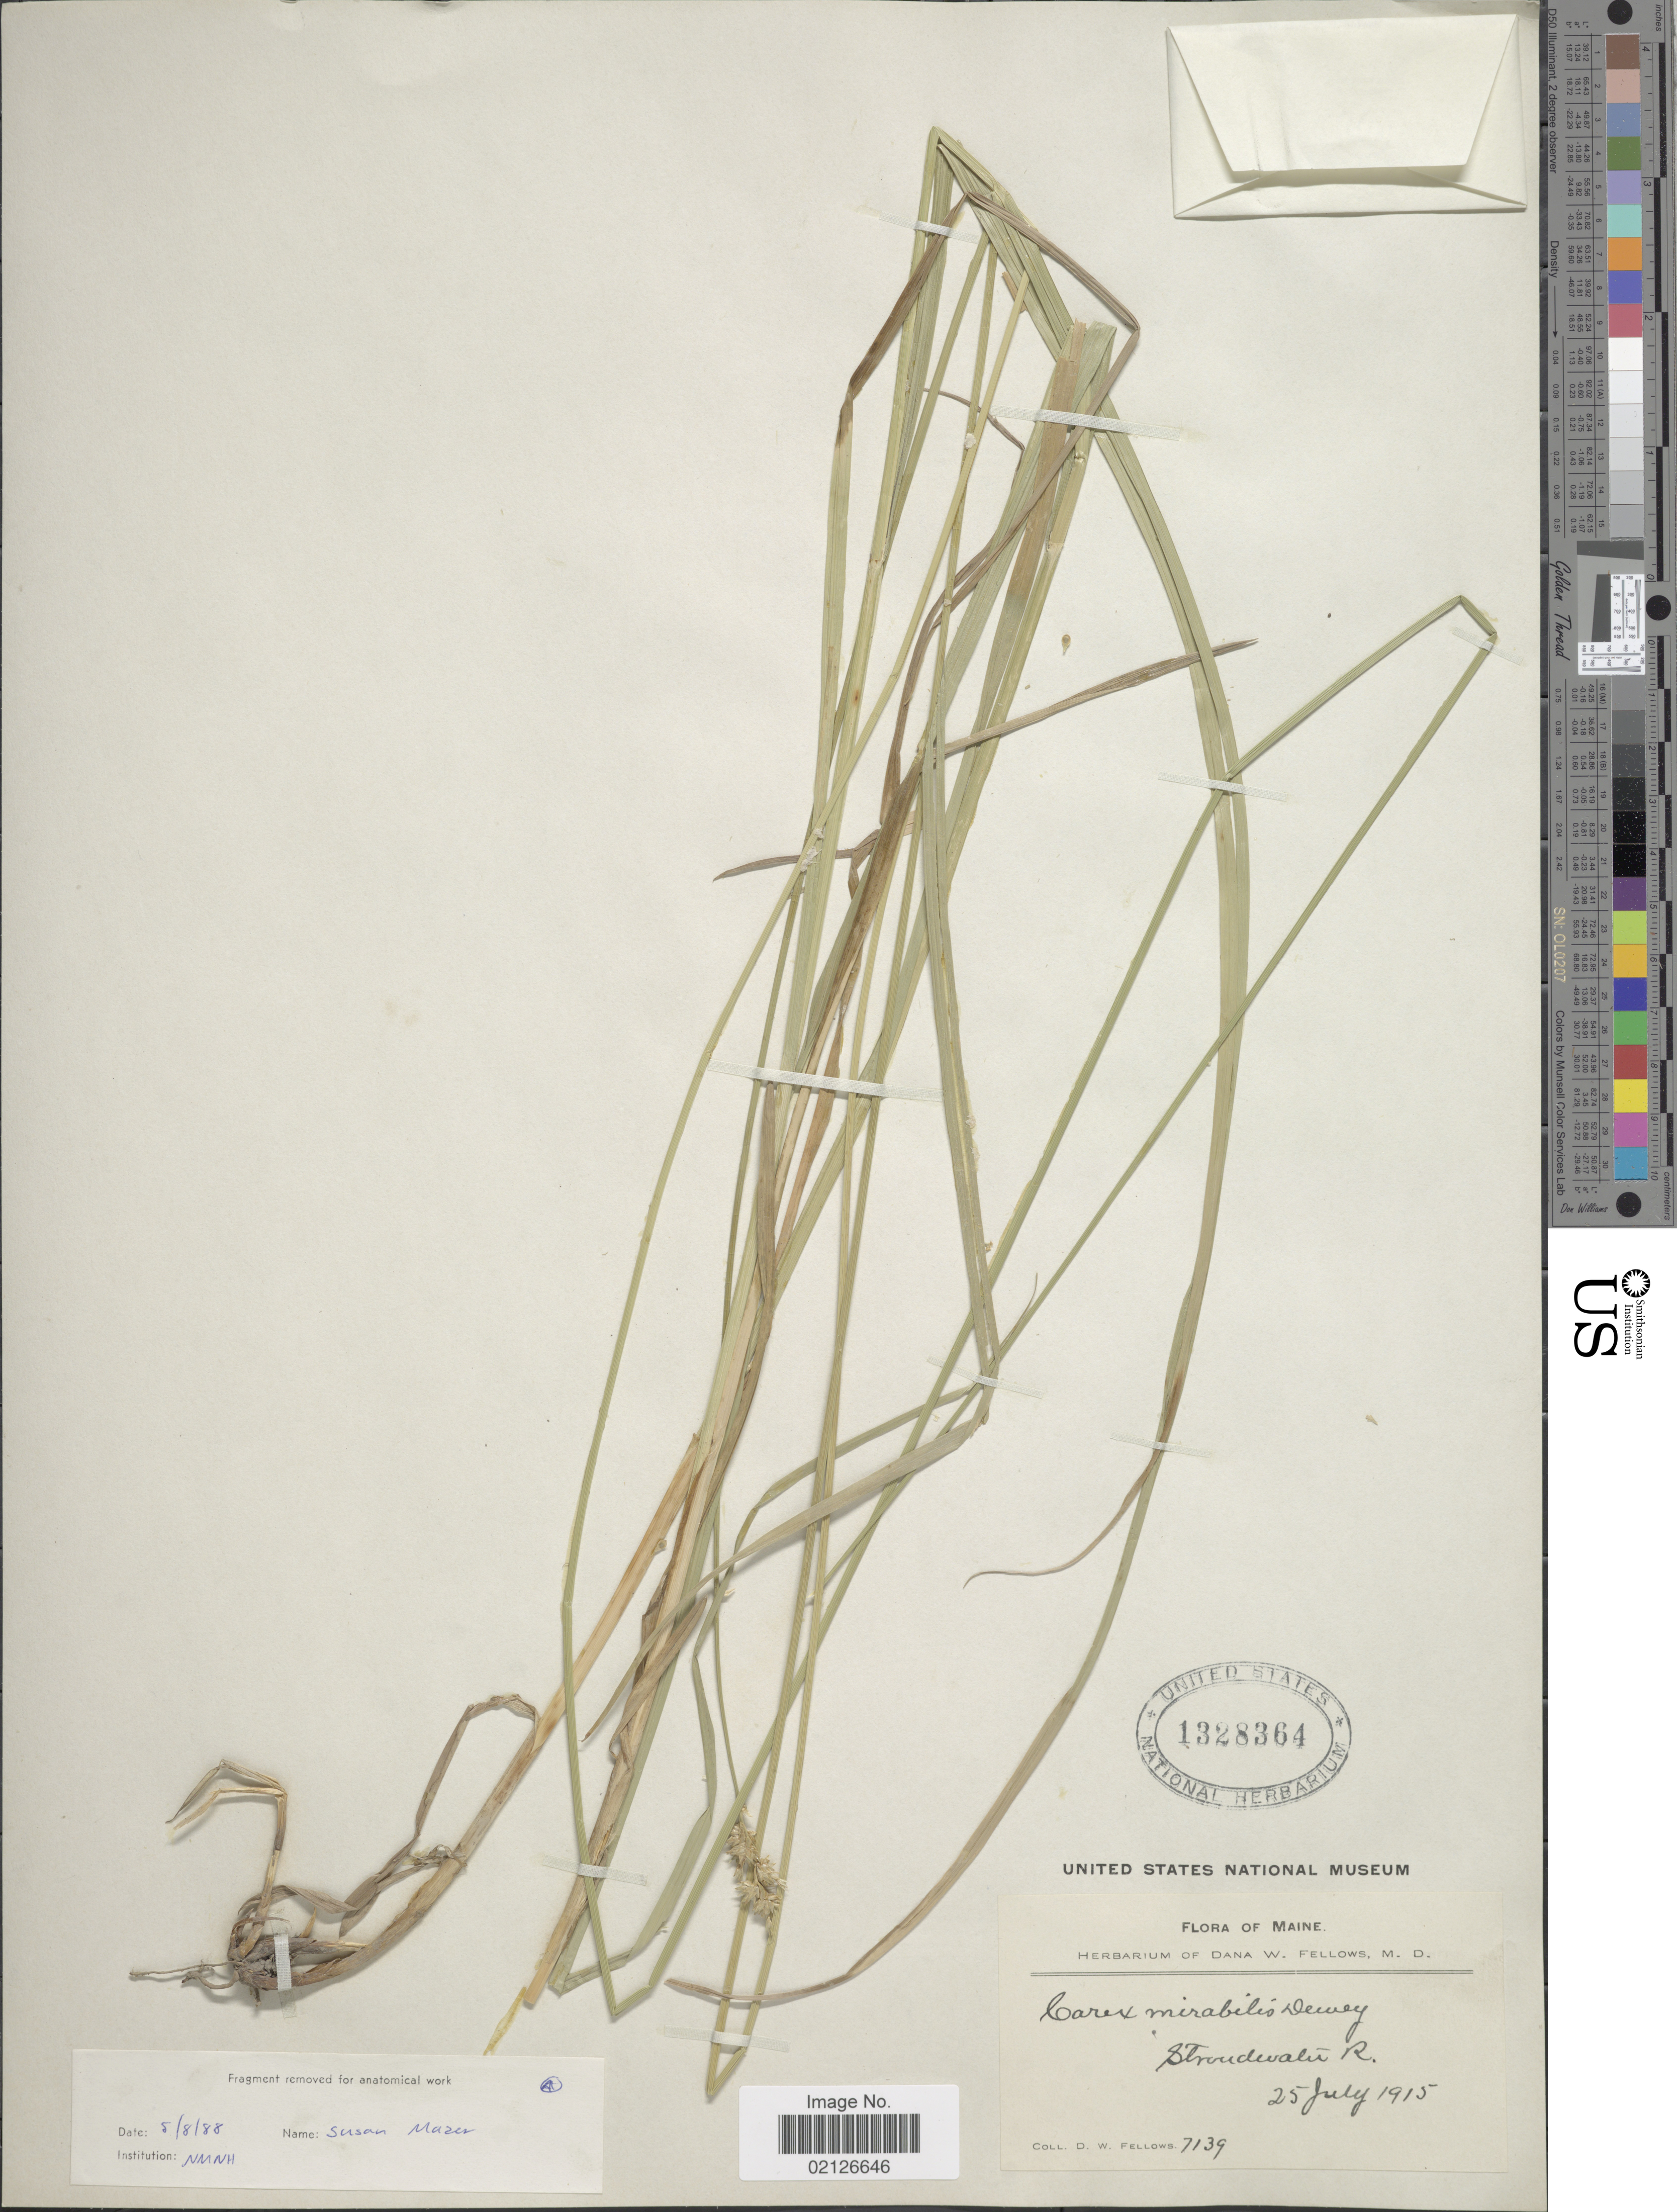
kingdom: Plantae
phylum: Tracheophyta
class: Liliopsida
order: Poales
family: Cyperaceae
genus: Carex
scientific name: Carex normalis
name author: Mack.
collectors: D. W. Fellows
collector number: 7139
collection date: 1915-07-25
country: United States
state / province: Maine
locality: Stroudwater R.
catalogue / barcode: US 1328364